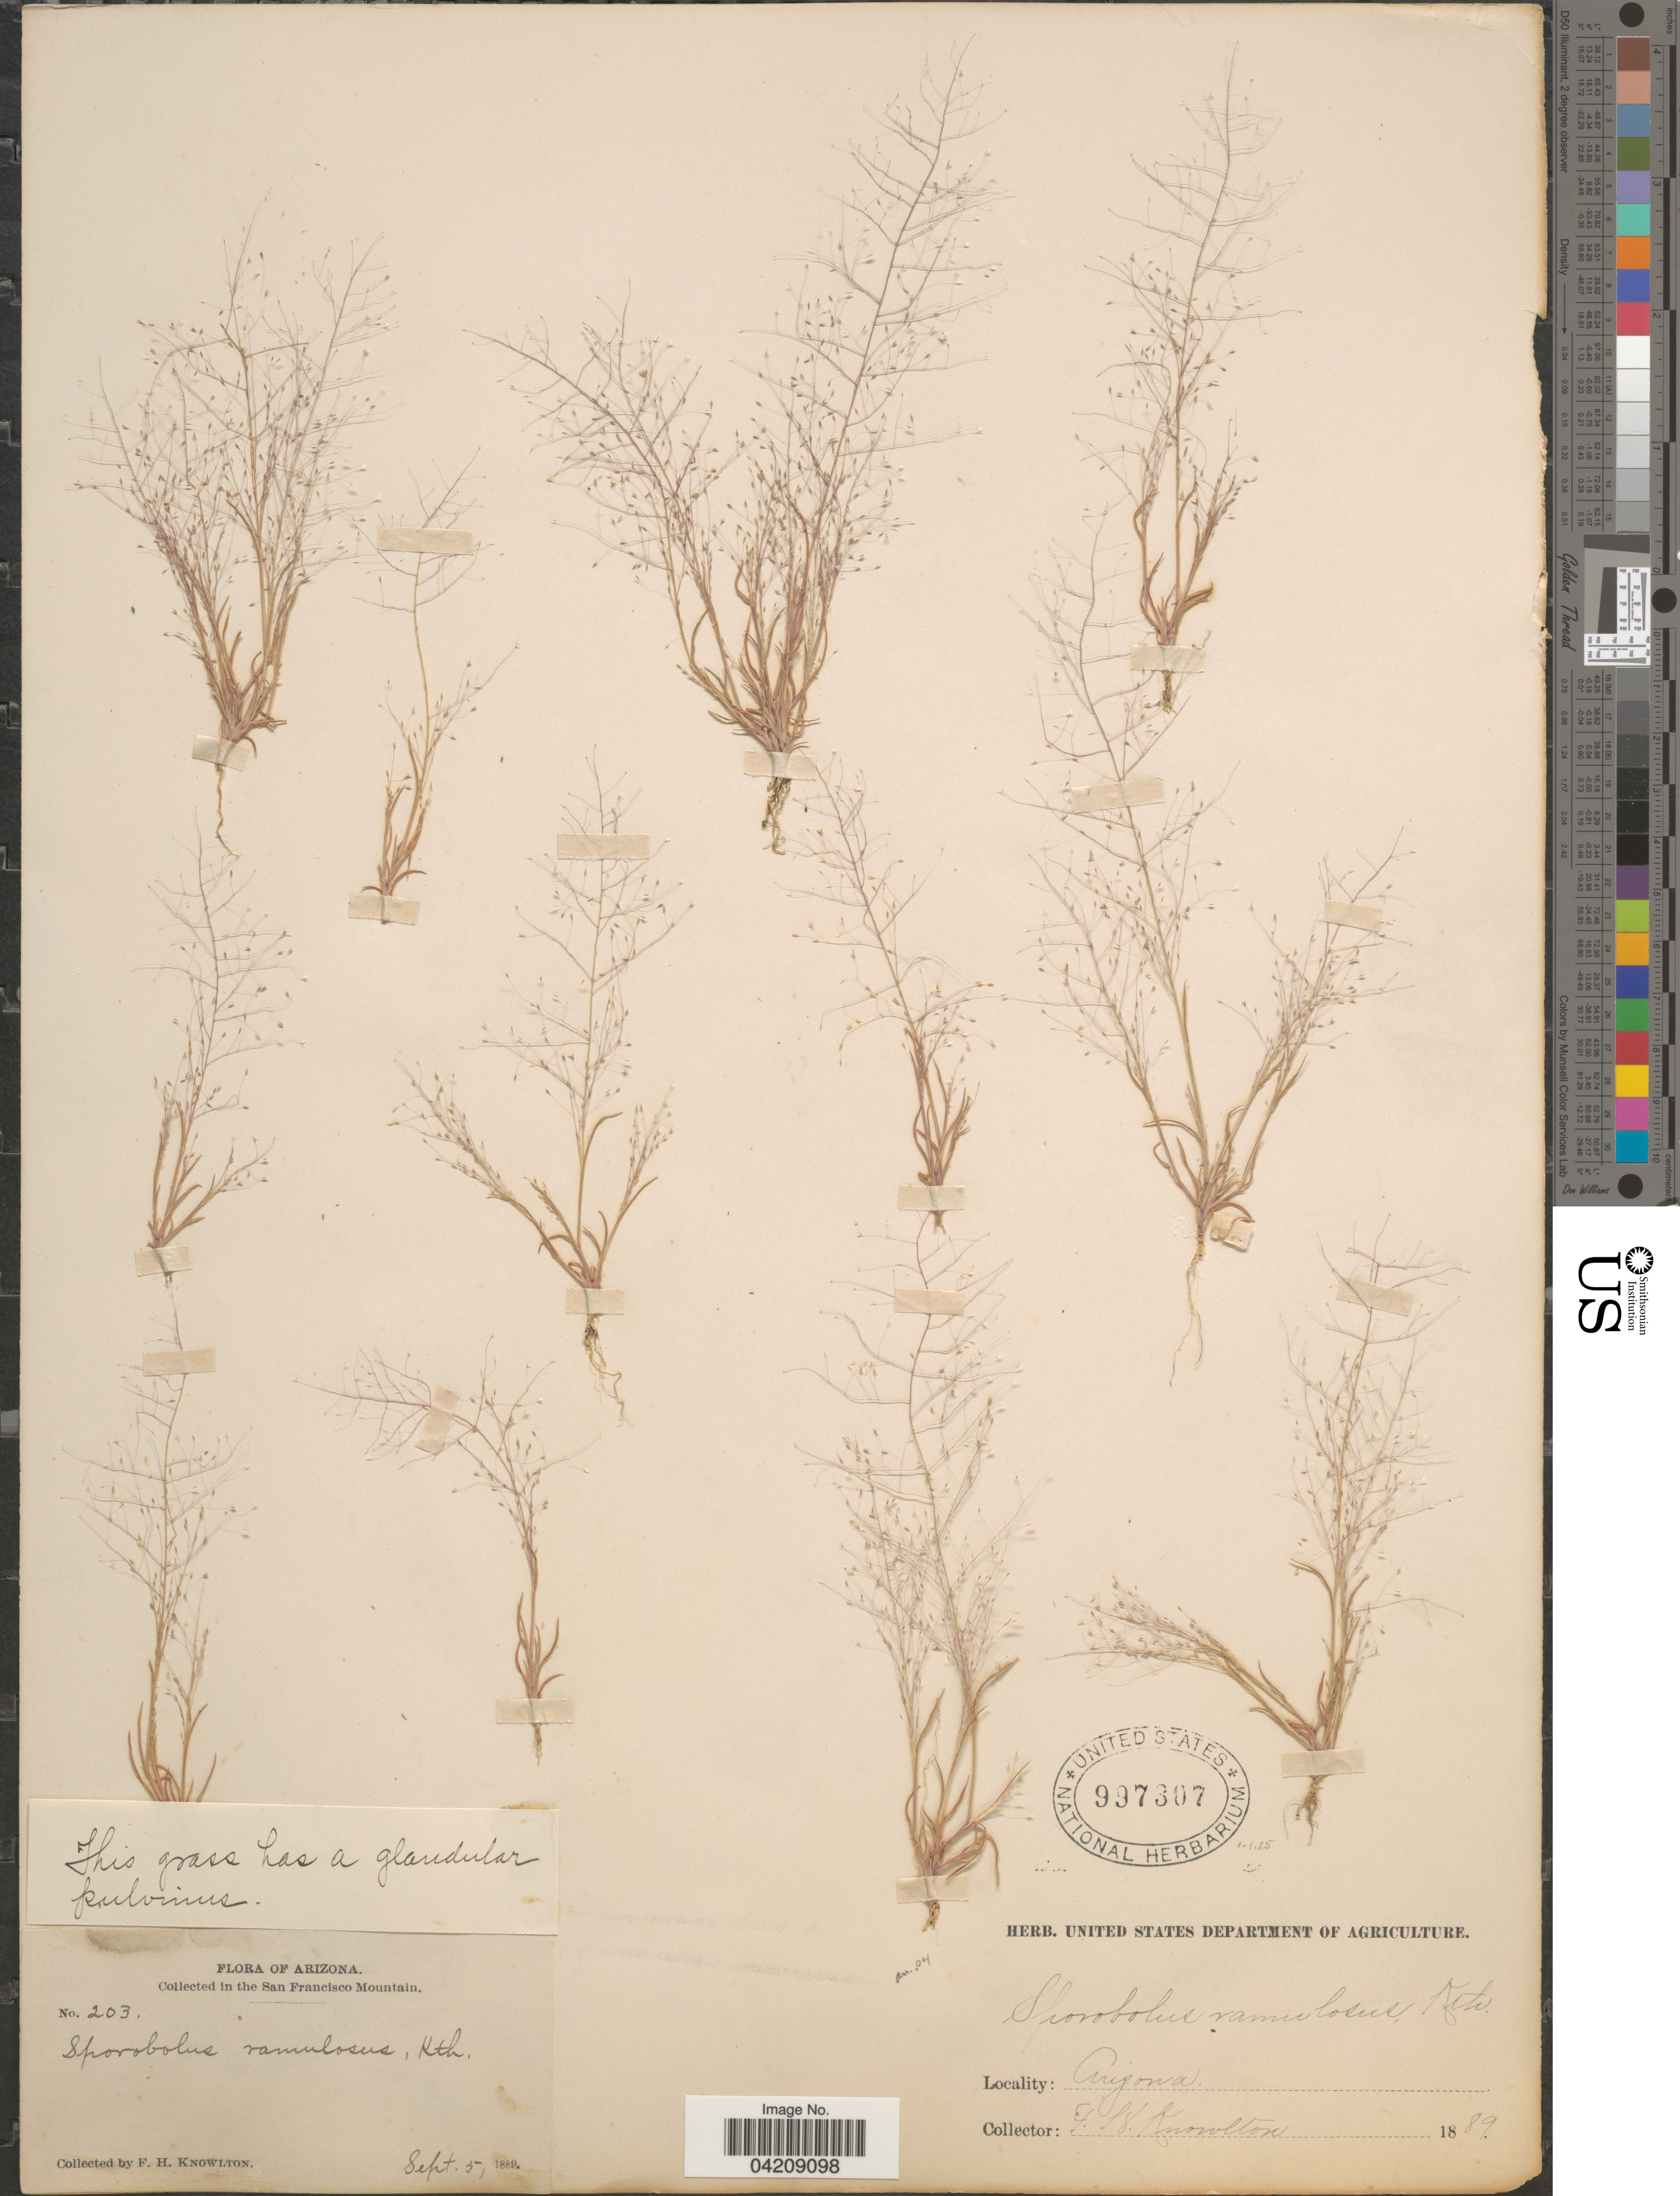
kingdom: Plantae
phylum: Tracheophyta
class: Liliopsida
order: Poales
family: Poaceae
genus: Muhlenbergia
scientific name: Muhlenbergia fragilis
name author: Swallen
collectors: F. H. Knowlton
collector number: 203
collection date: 1889-09-05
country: United States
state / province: Arizona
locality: The San Francisco Mountain.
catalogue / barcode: US 997307